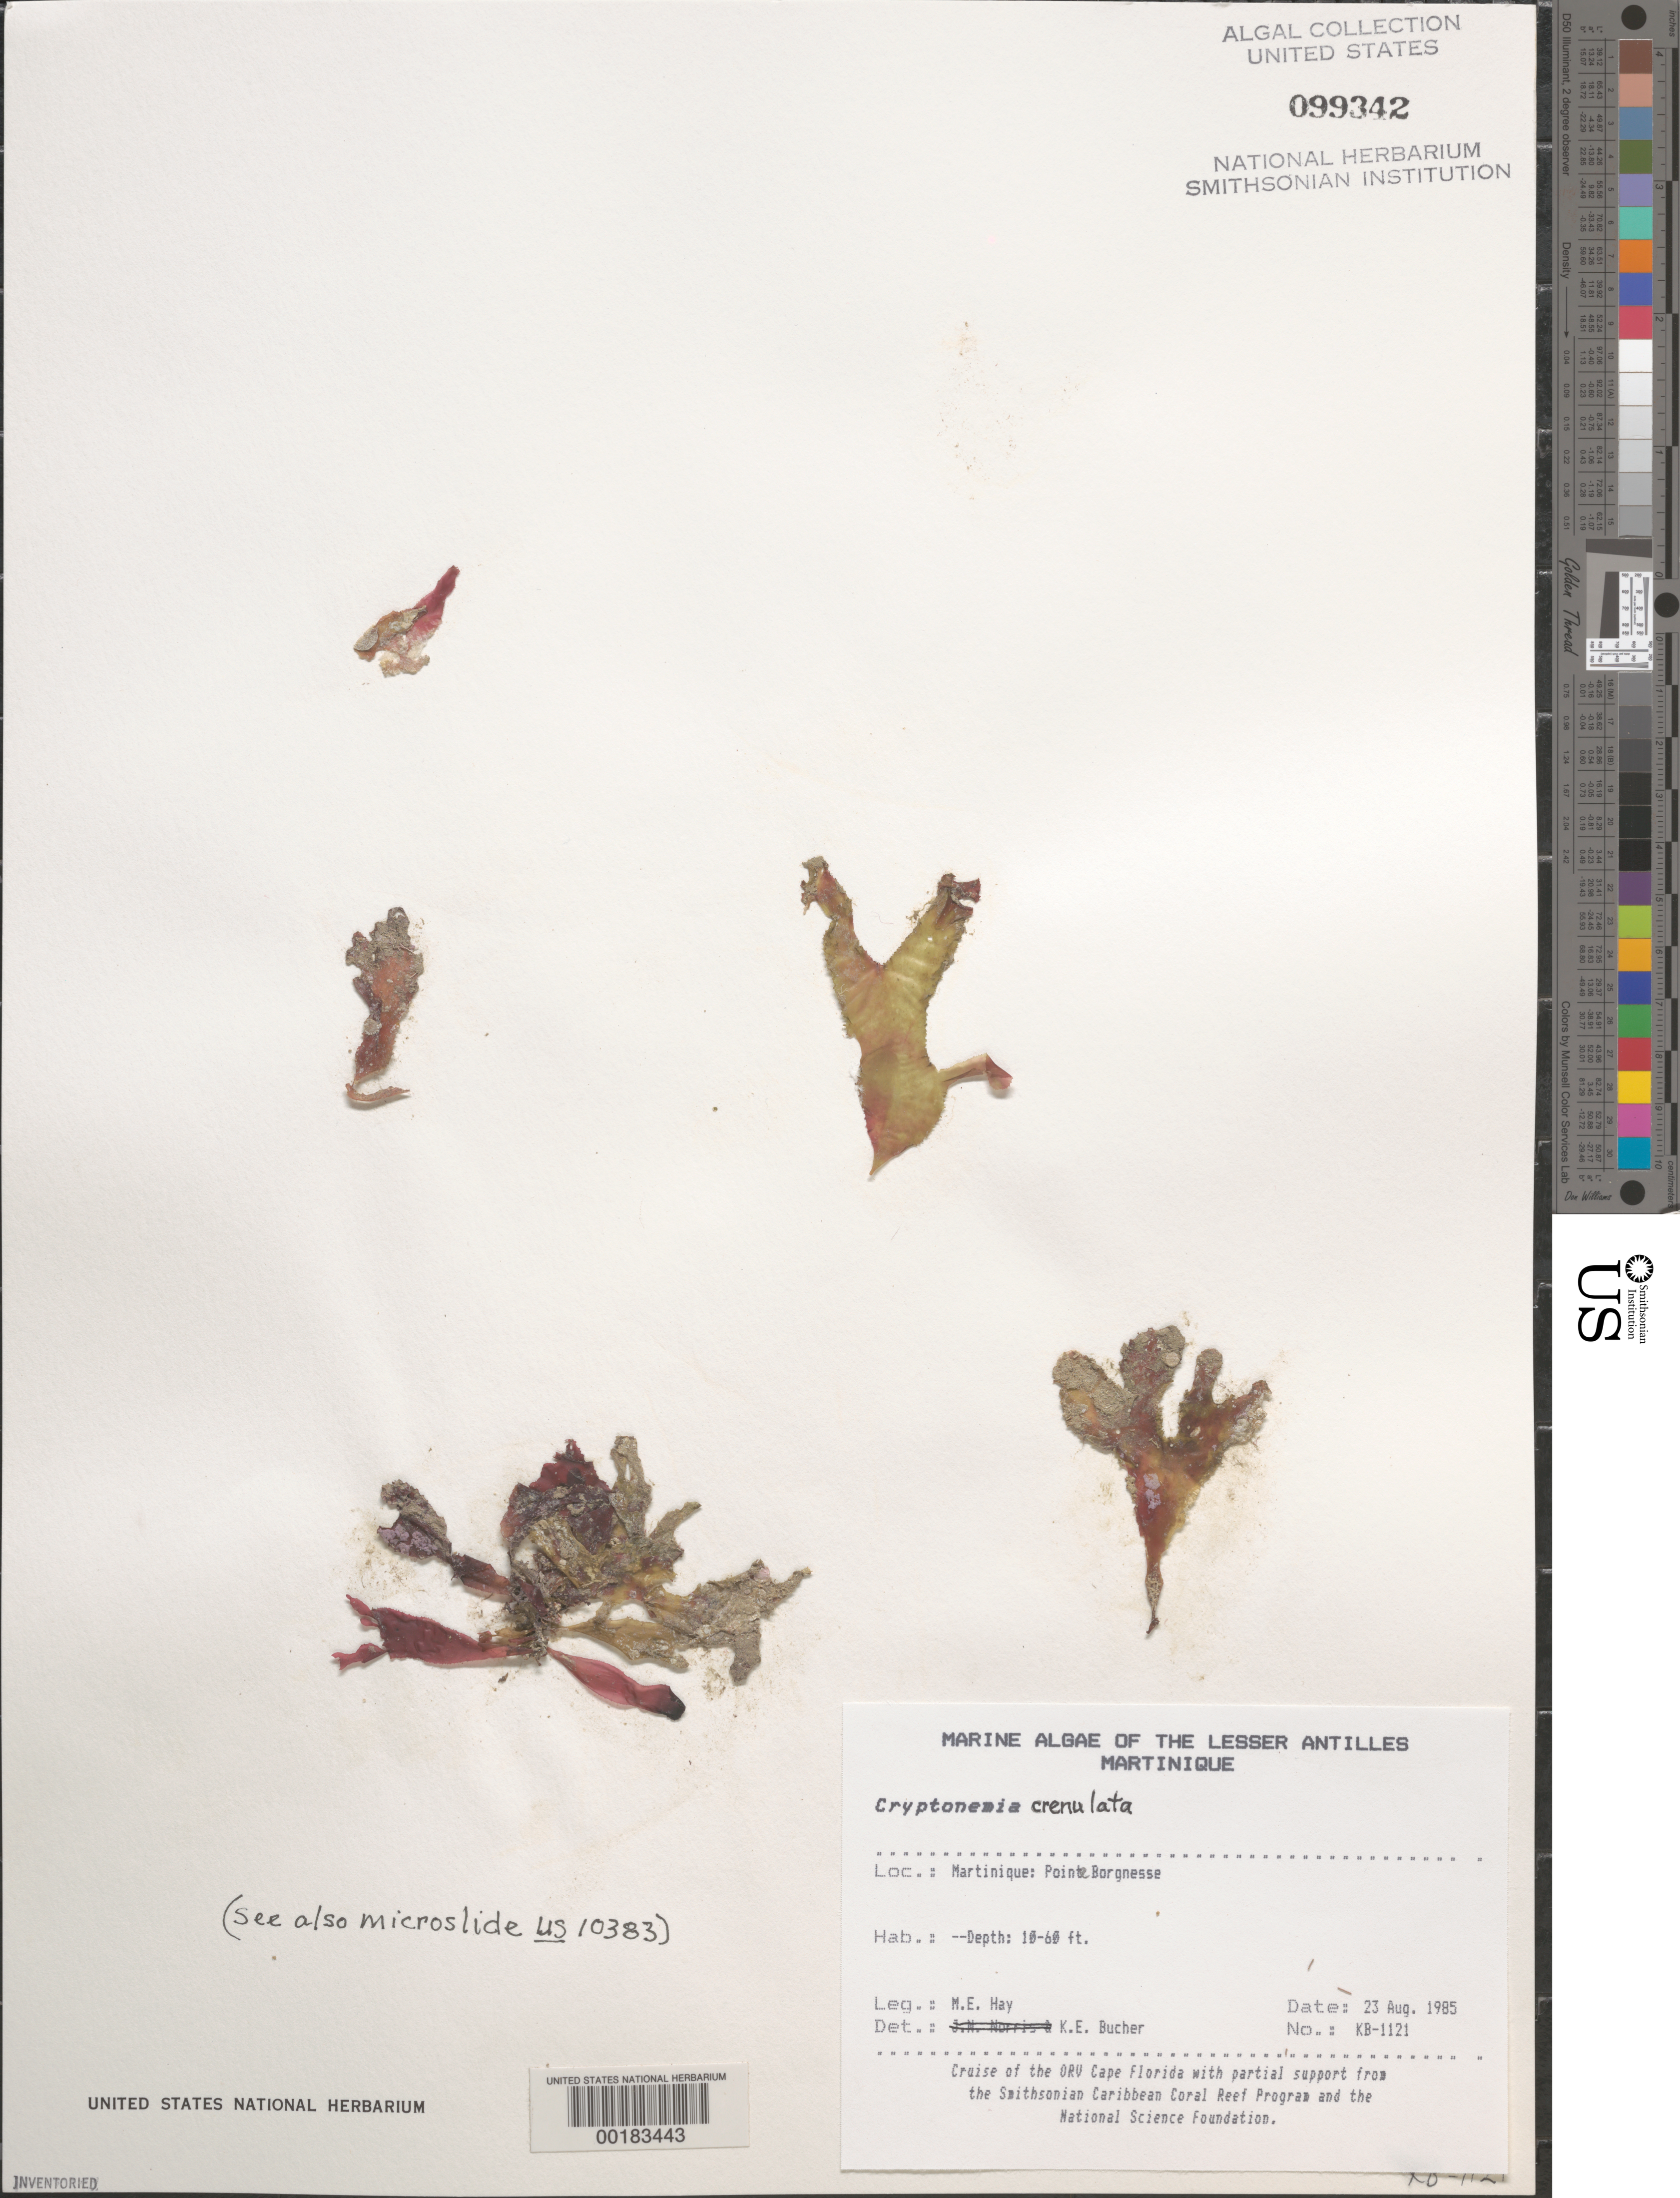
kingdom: Plantae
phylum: Rhodophyta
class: Florideophyceae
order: Halymeniales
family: Halymeniaceae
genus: Cryptonemia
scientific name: Cryptonemia crenulata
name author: (J. Agardh) J. Agardh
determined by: Bucher, Katina E.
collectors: K. E. Bucher & B. Brooks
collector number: KB-1121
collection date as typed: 23 Aug 1985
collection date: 1985-08-23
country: Martinique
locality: Pointe Borgnesse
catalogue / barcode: US 99342